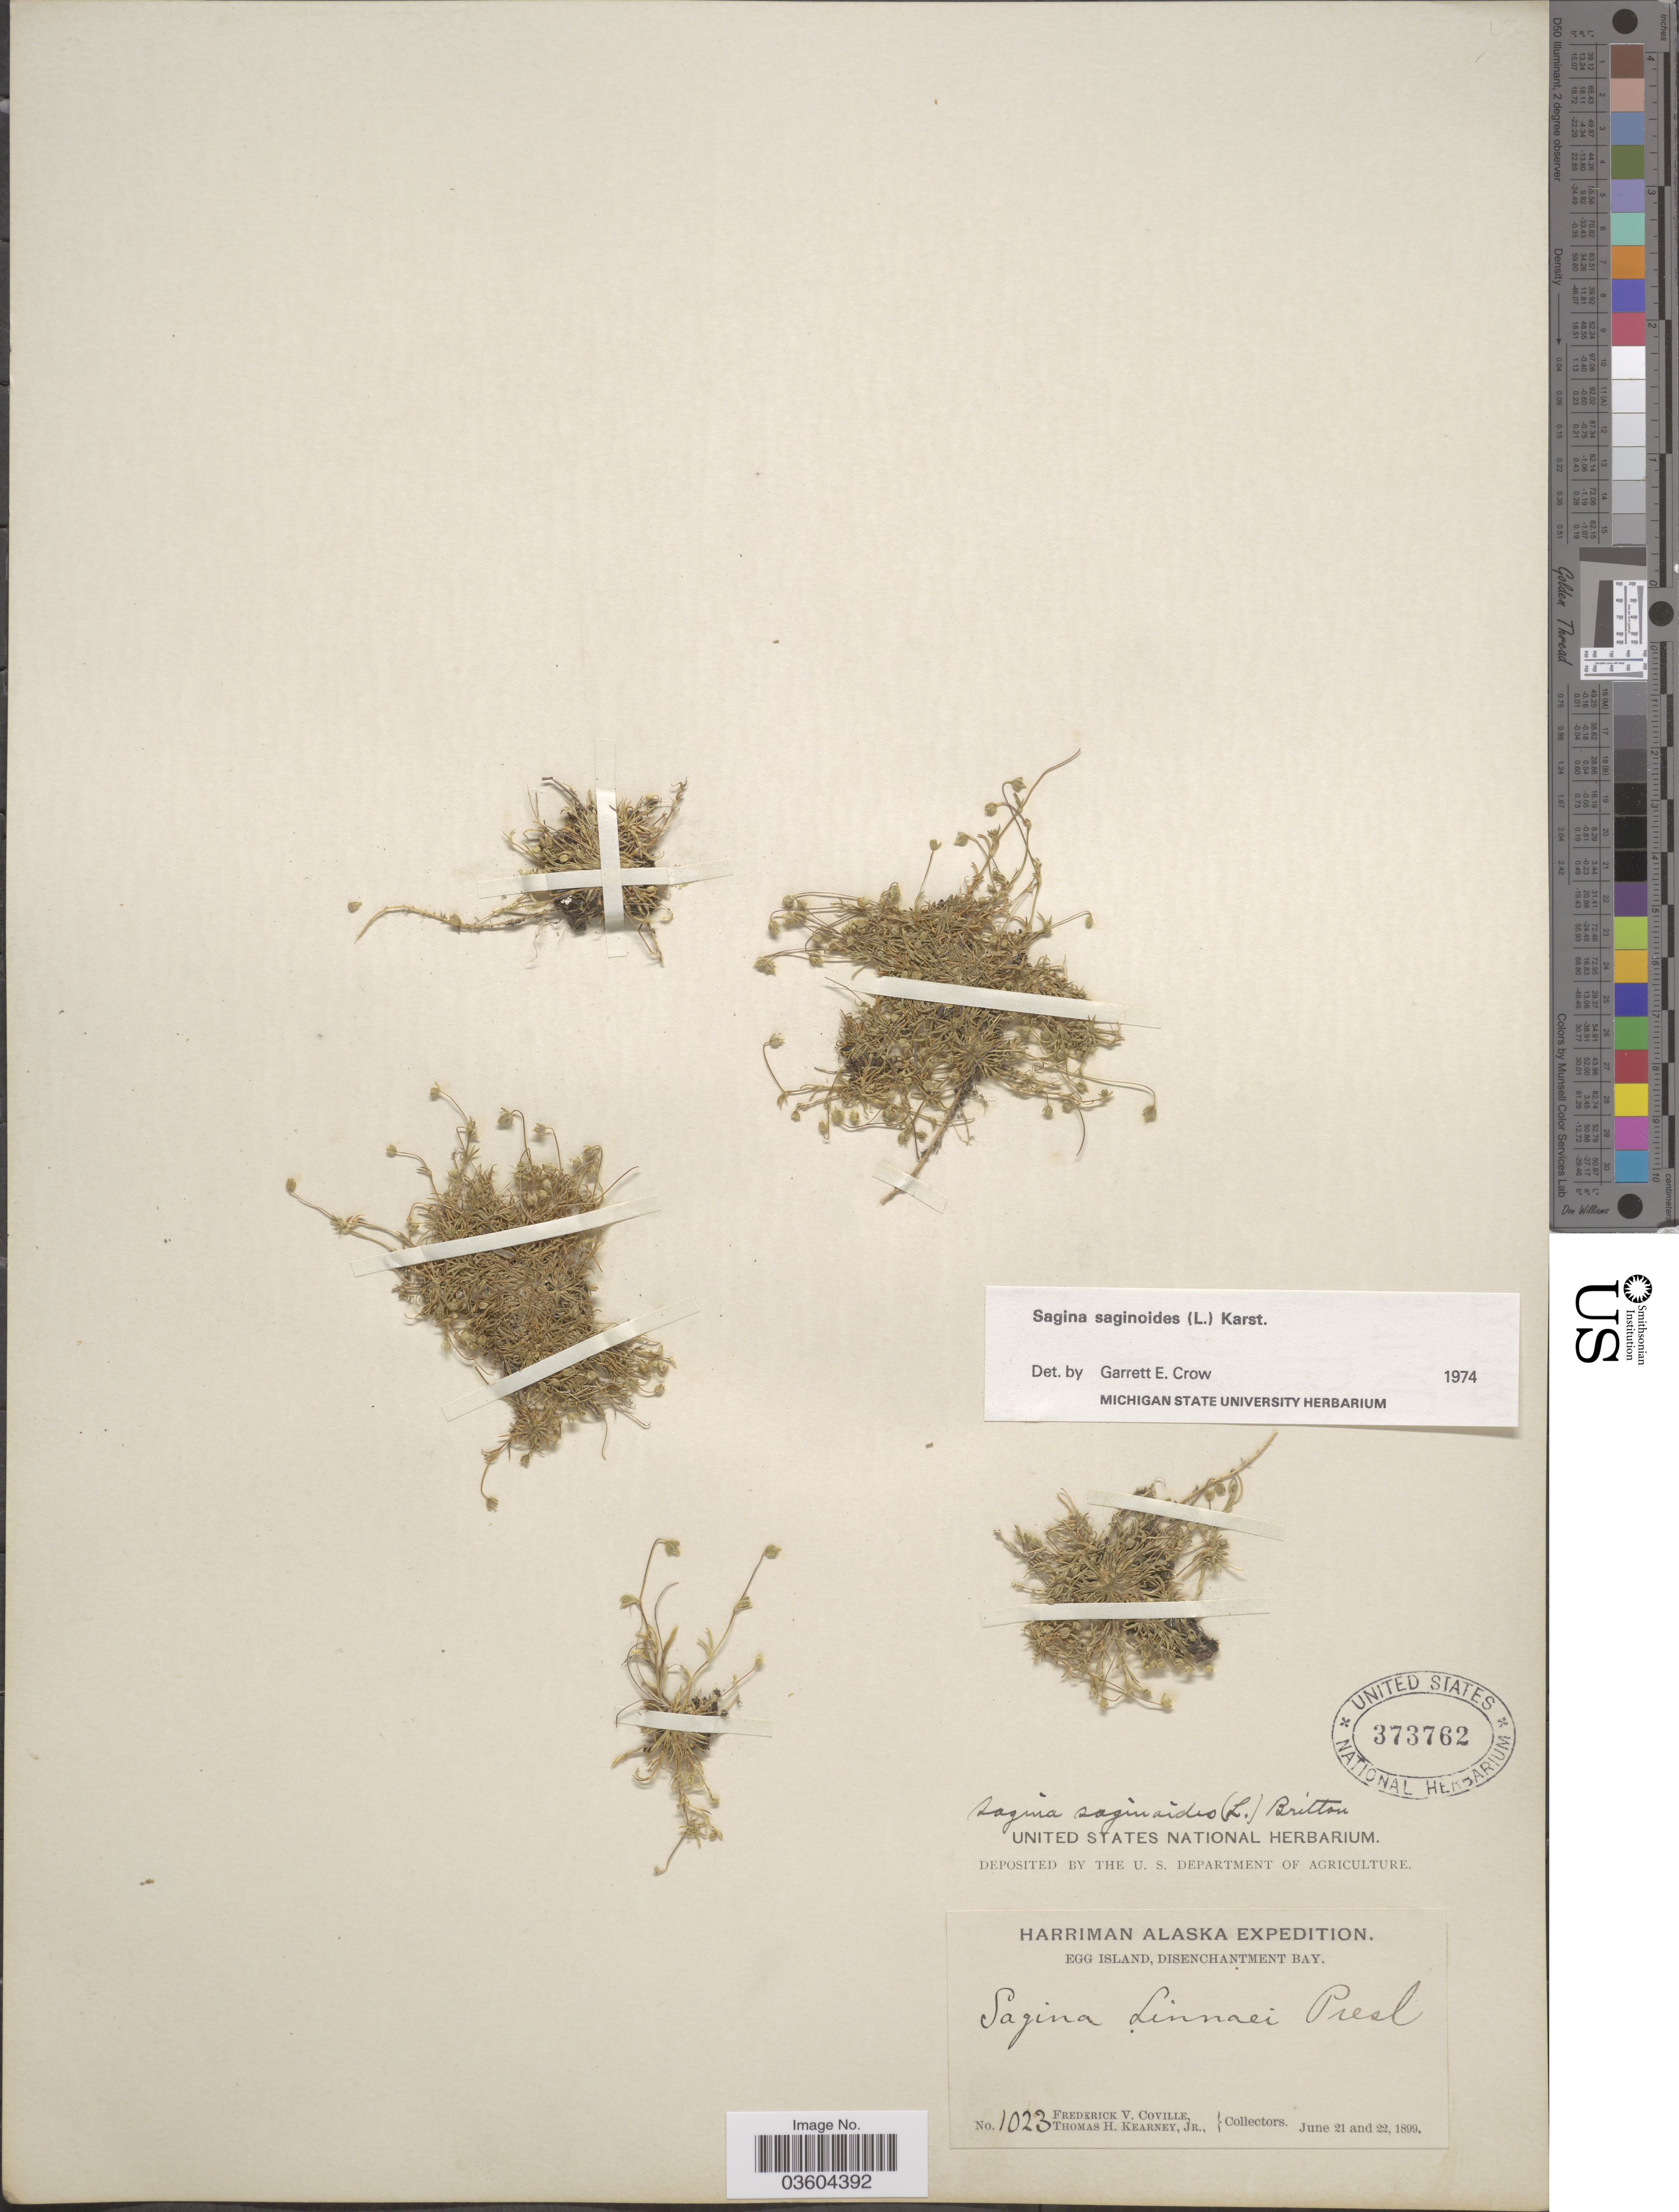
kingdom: Plantae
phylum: Tracheophyta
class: Magnoliopsida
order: Caryophyllales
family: Caryophyllaceae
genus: Sagina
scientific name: Sagina saginoides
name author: (L.) H. Karst.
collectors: F. V. Coville & T. H. Kearney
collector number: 1023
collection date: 1899-06-21/1899-06-22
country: United States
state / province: Alaska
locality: Egg Island, Disenchantment Bay.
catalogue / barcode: US 373762